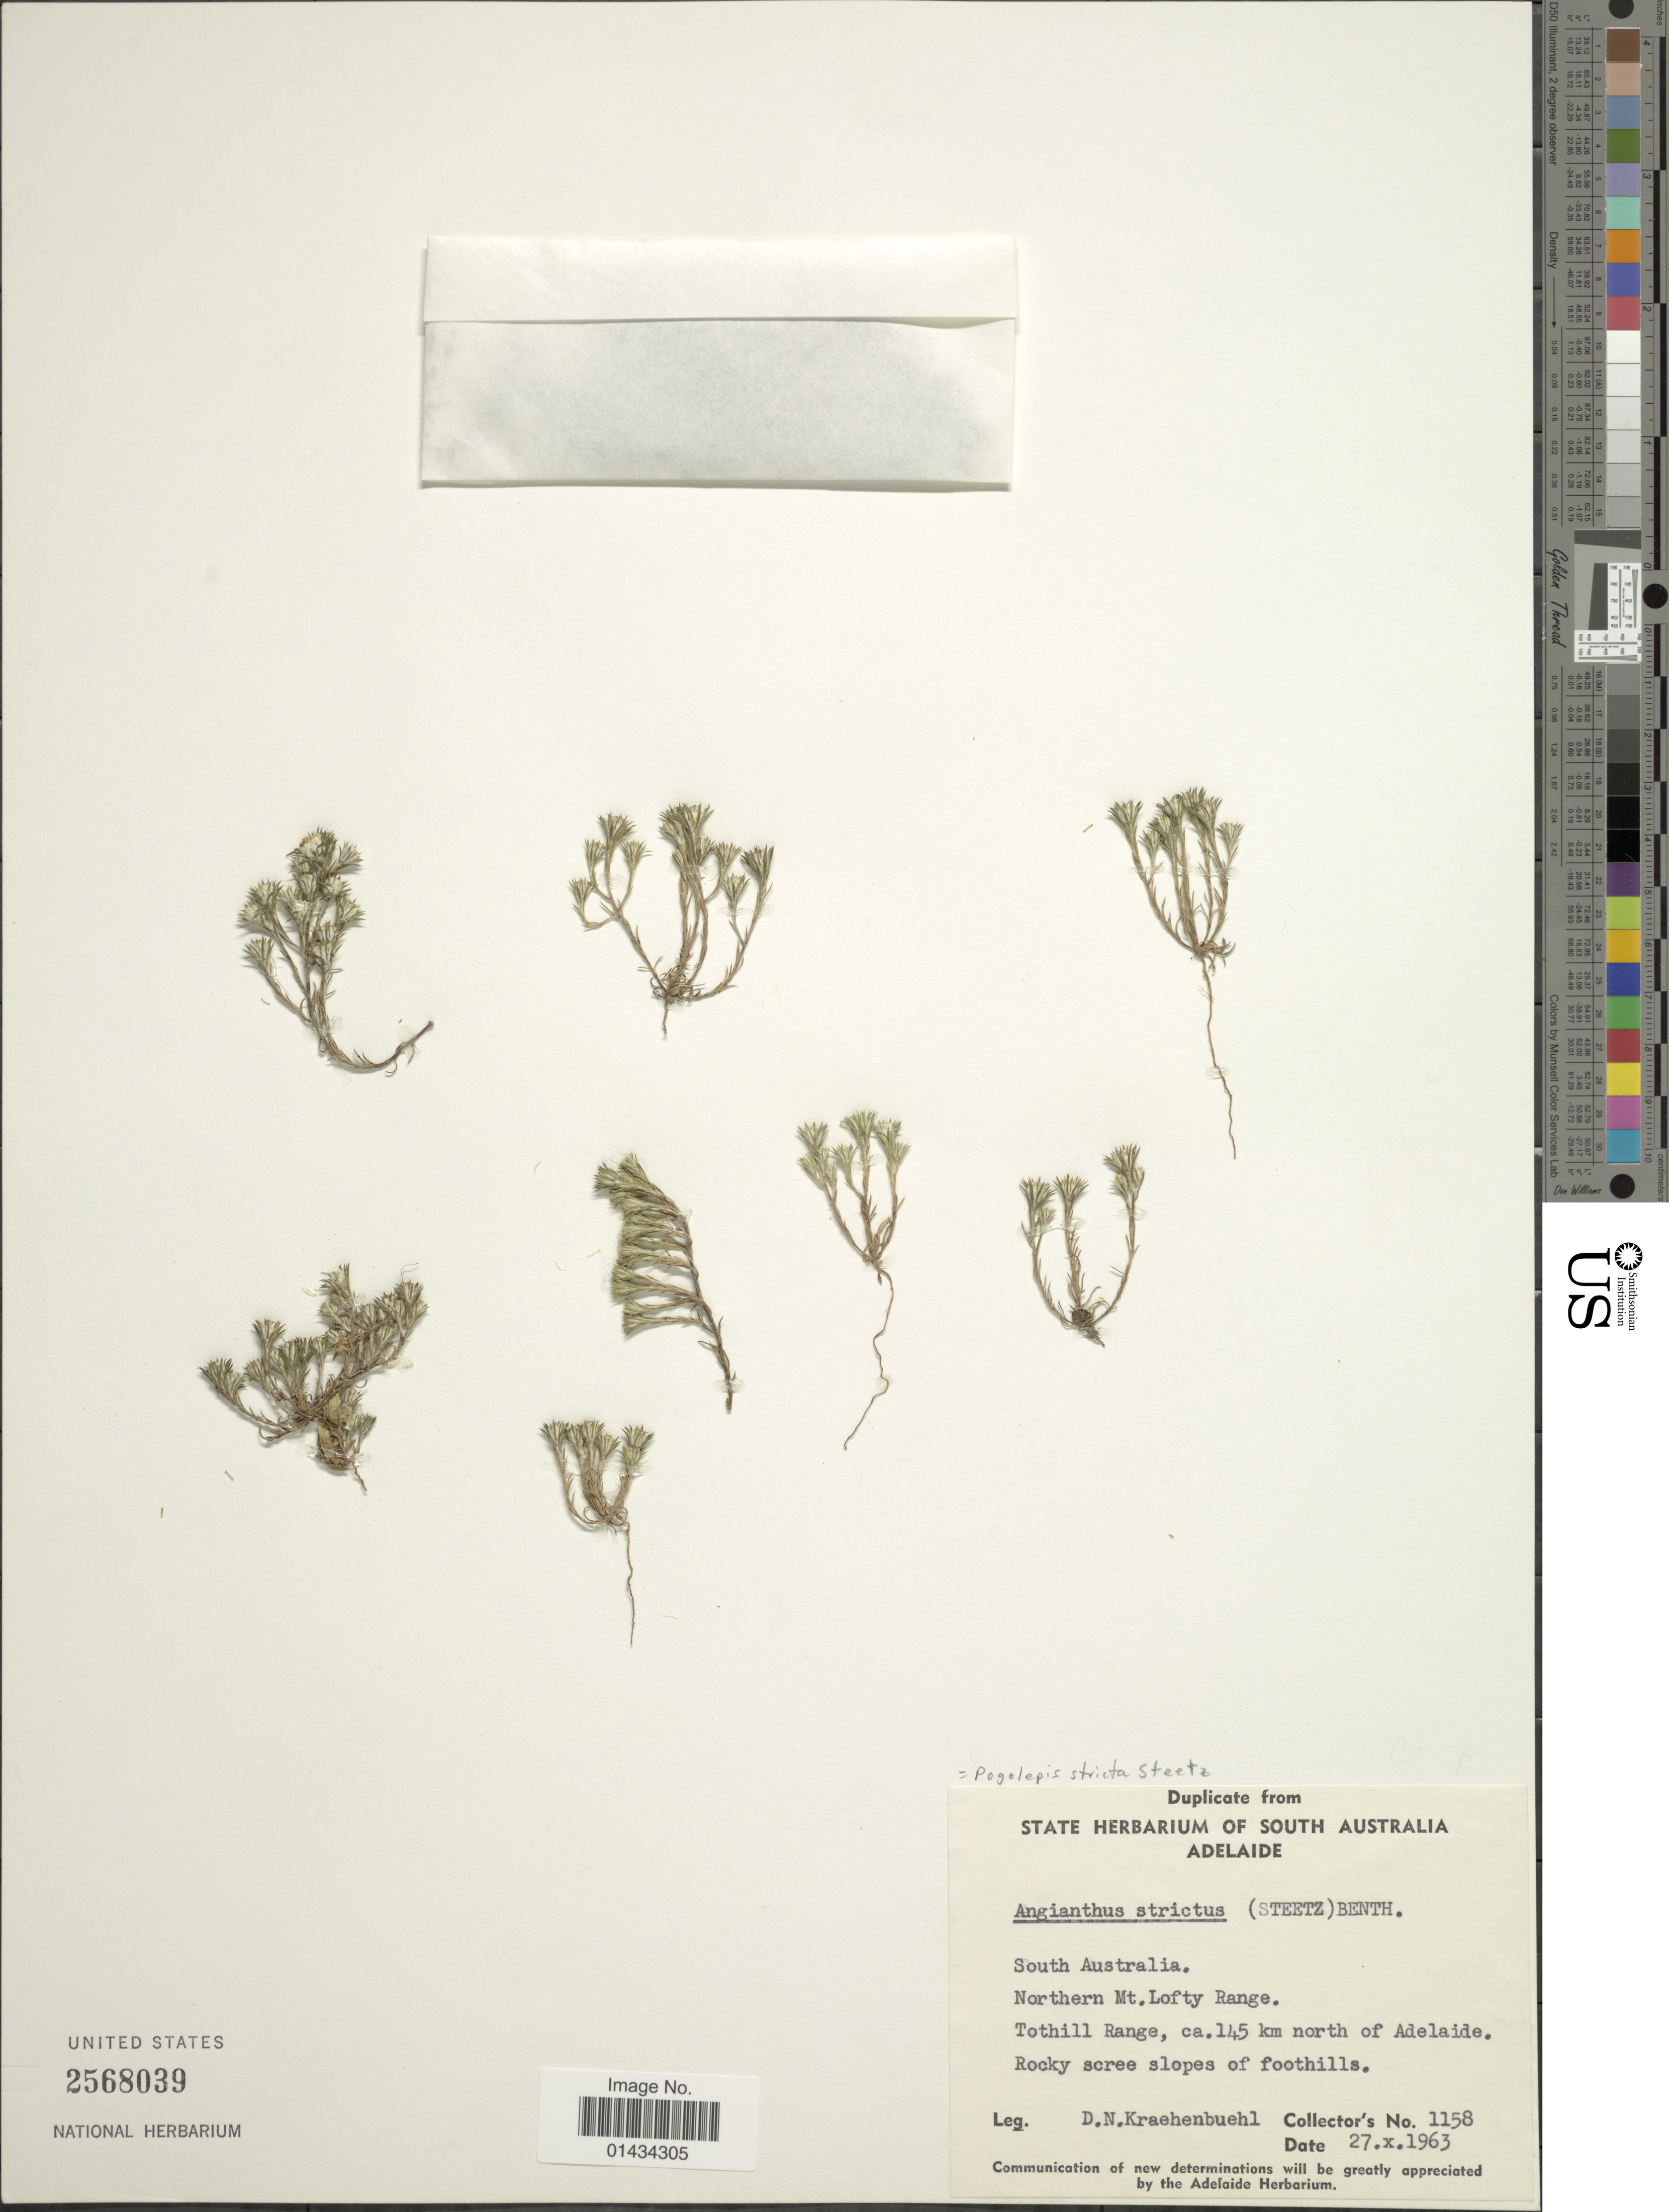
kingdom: Plantae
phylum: Tracheophyta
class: Magnoliopsida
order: Asterales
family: Asteraceae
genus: Pogonolepis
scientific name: Pogonolepis stricta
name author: Steetz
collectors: D. Kraehenbuehl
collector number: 1158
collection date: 1963-10-27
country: Australia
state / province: South Australia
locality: Northern Mt. Lofty Range, Tothill Range, ca. 145 km north of Adelaide, rocky scree slopes of foothills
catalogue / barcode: US 2568039